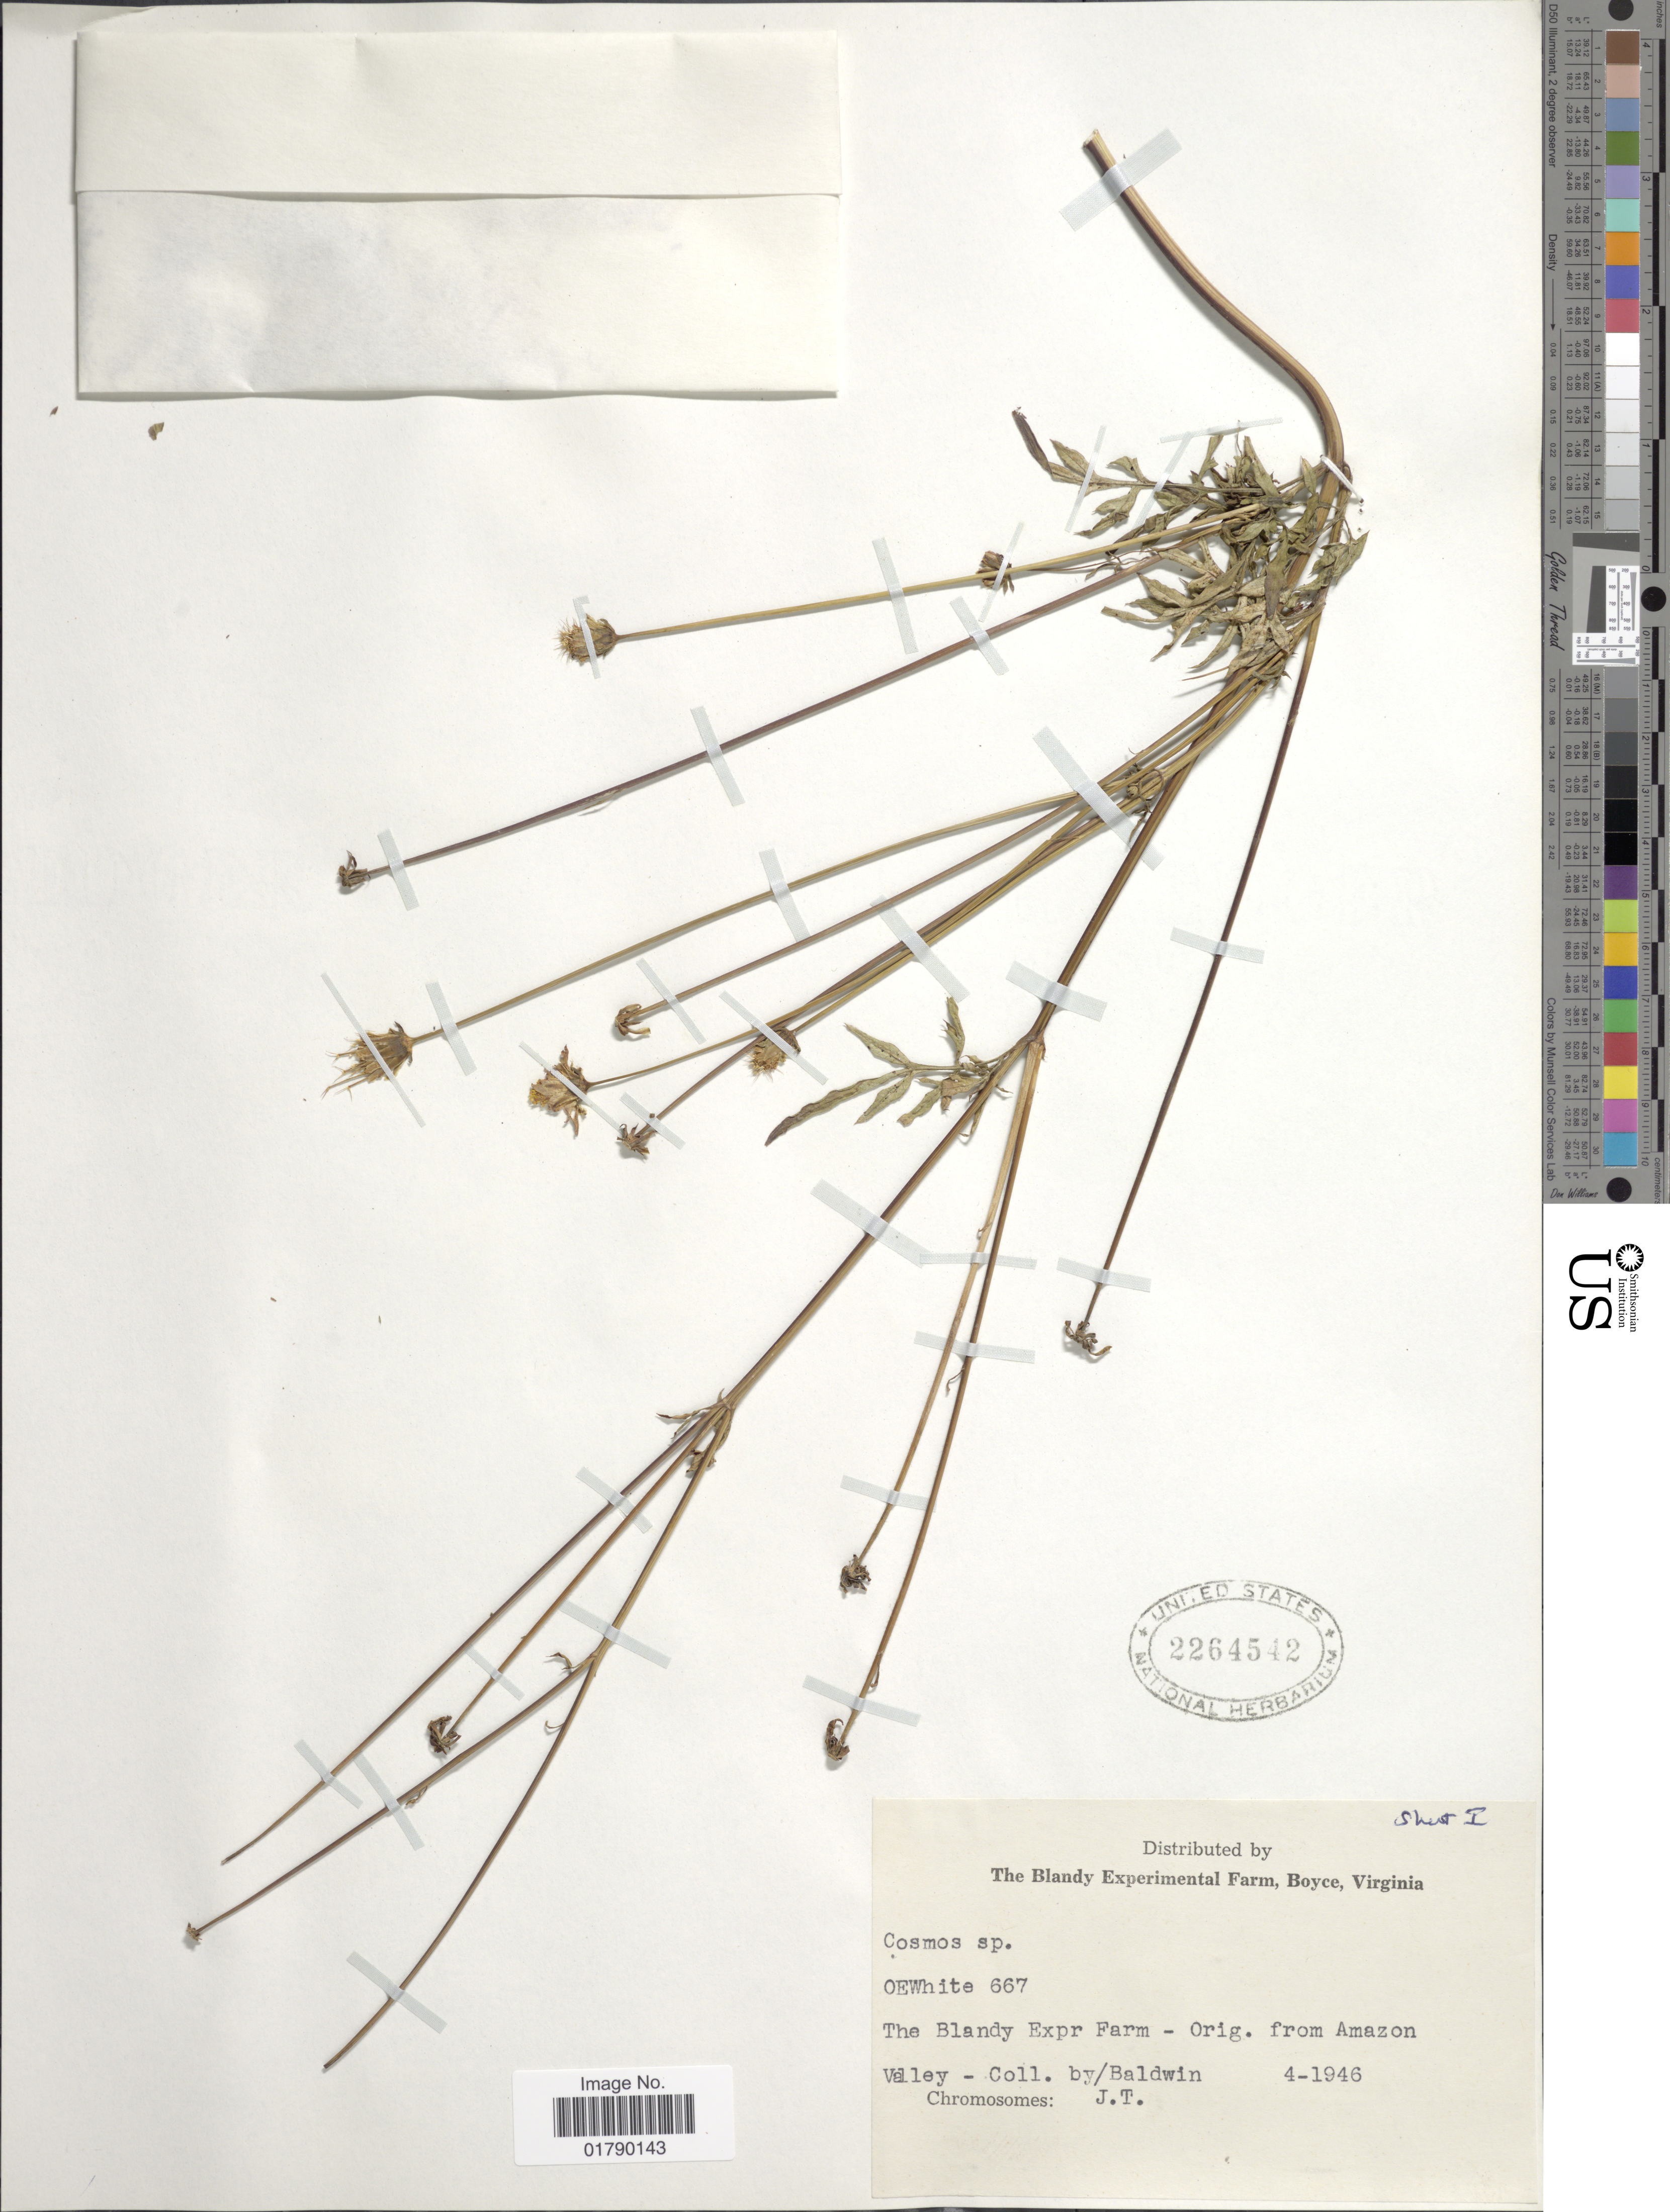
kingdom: Plantae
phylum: Tracheophyta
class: Magnoliopsida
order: Asterales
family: Asteraceae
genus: Cosmos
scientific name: Cosmos sp.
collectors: J. T. Baldwin & O. E. White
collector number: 667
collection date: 1946-04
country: United States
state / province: Virginia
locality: The Blandy Expr. Farm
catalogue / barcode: US 2264542